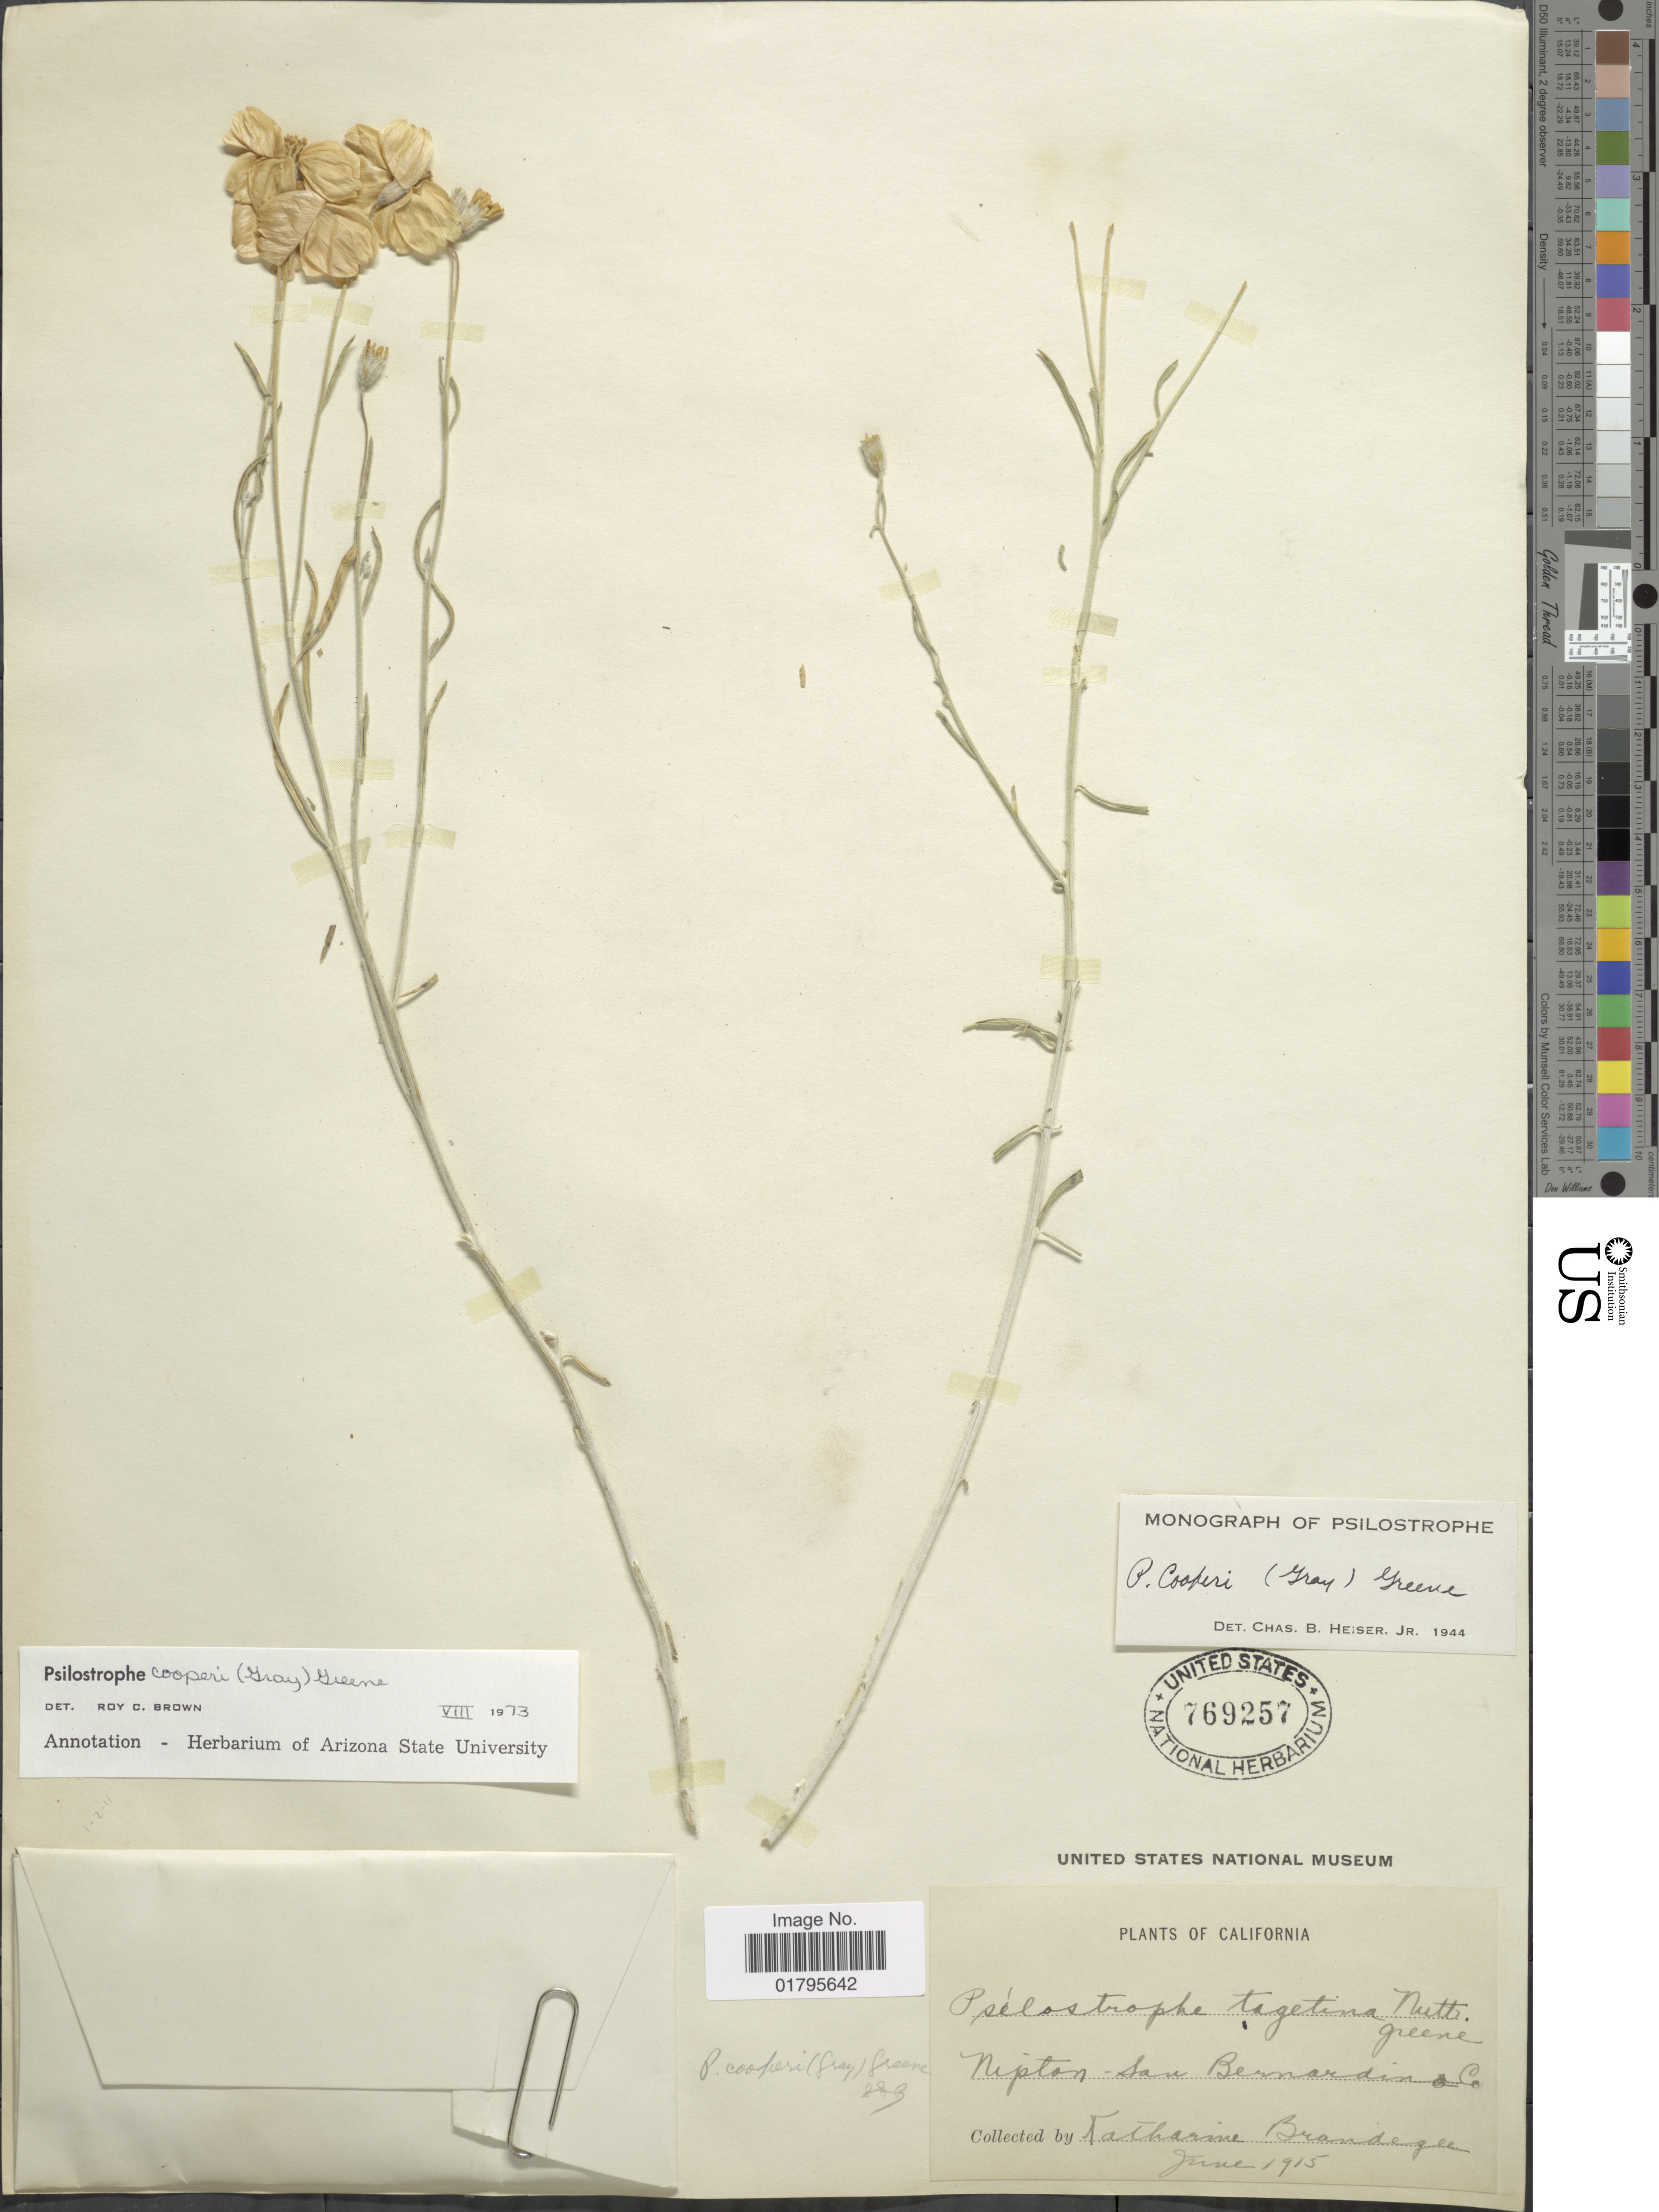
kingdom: Plantae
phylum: Tracheophyta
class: Magnoliopsida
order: Asterales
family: Asteraceae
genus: Psilostrophe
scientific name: Psilostrophe cooperi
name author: (A. Gray) Greene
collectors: M. K. Brandegee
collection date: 1915-06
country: United States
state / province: California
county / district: San Bernardino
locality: Nipton- San Bernardino Co.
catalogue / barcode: US 769257